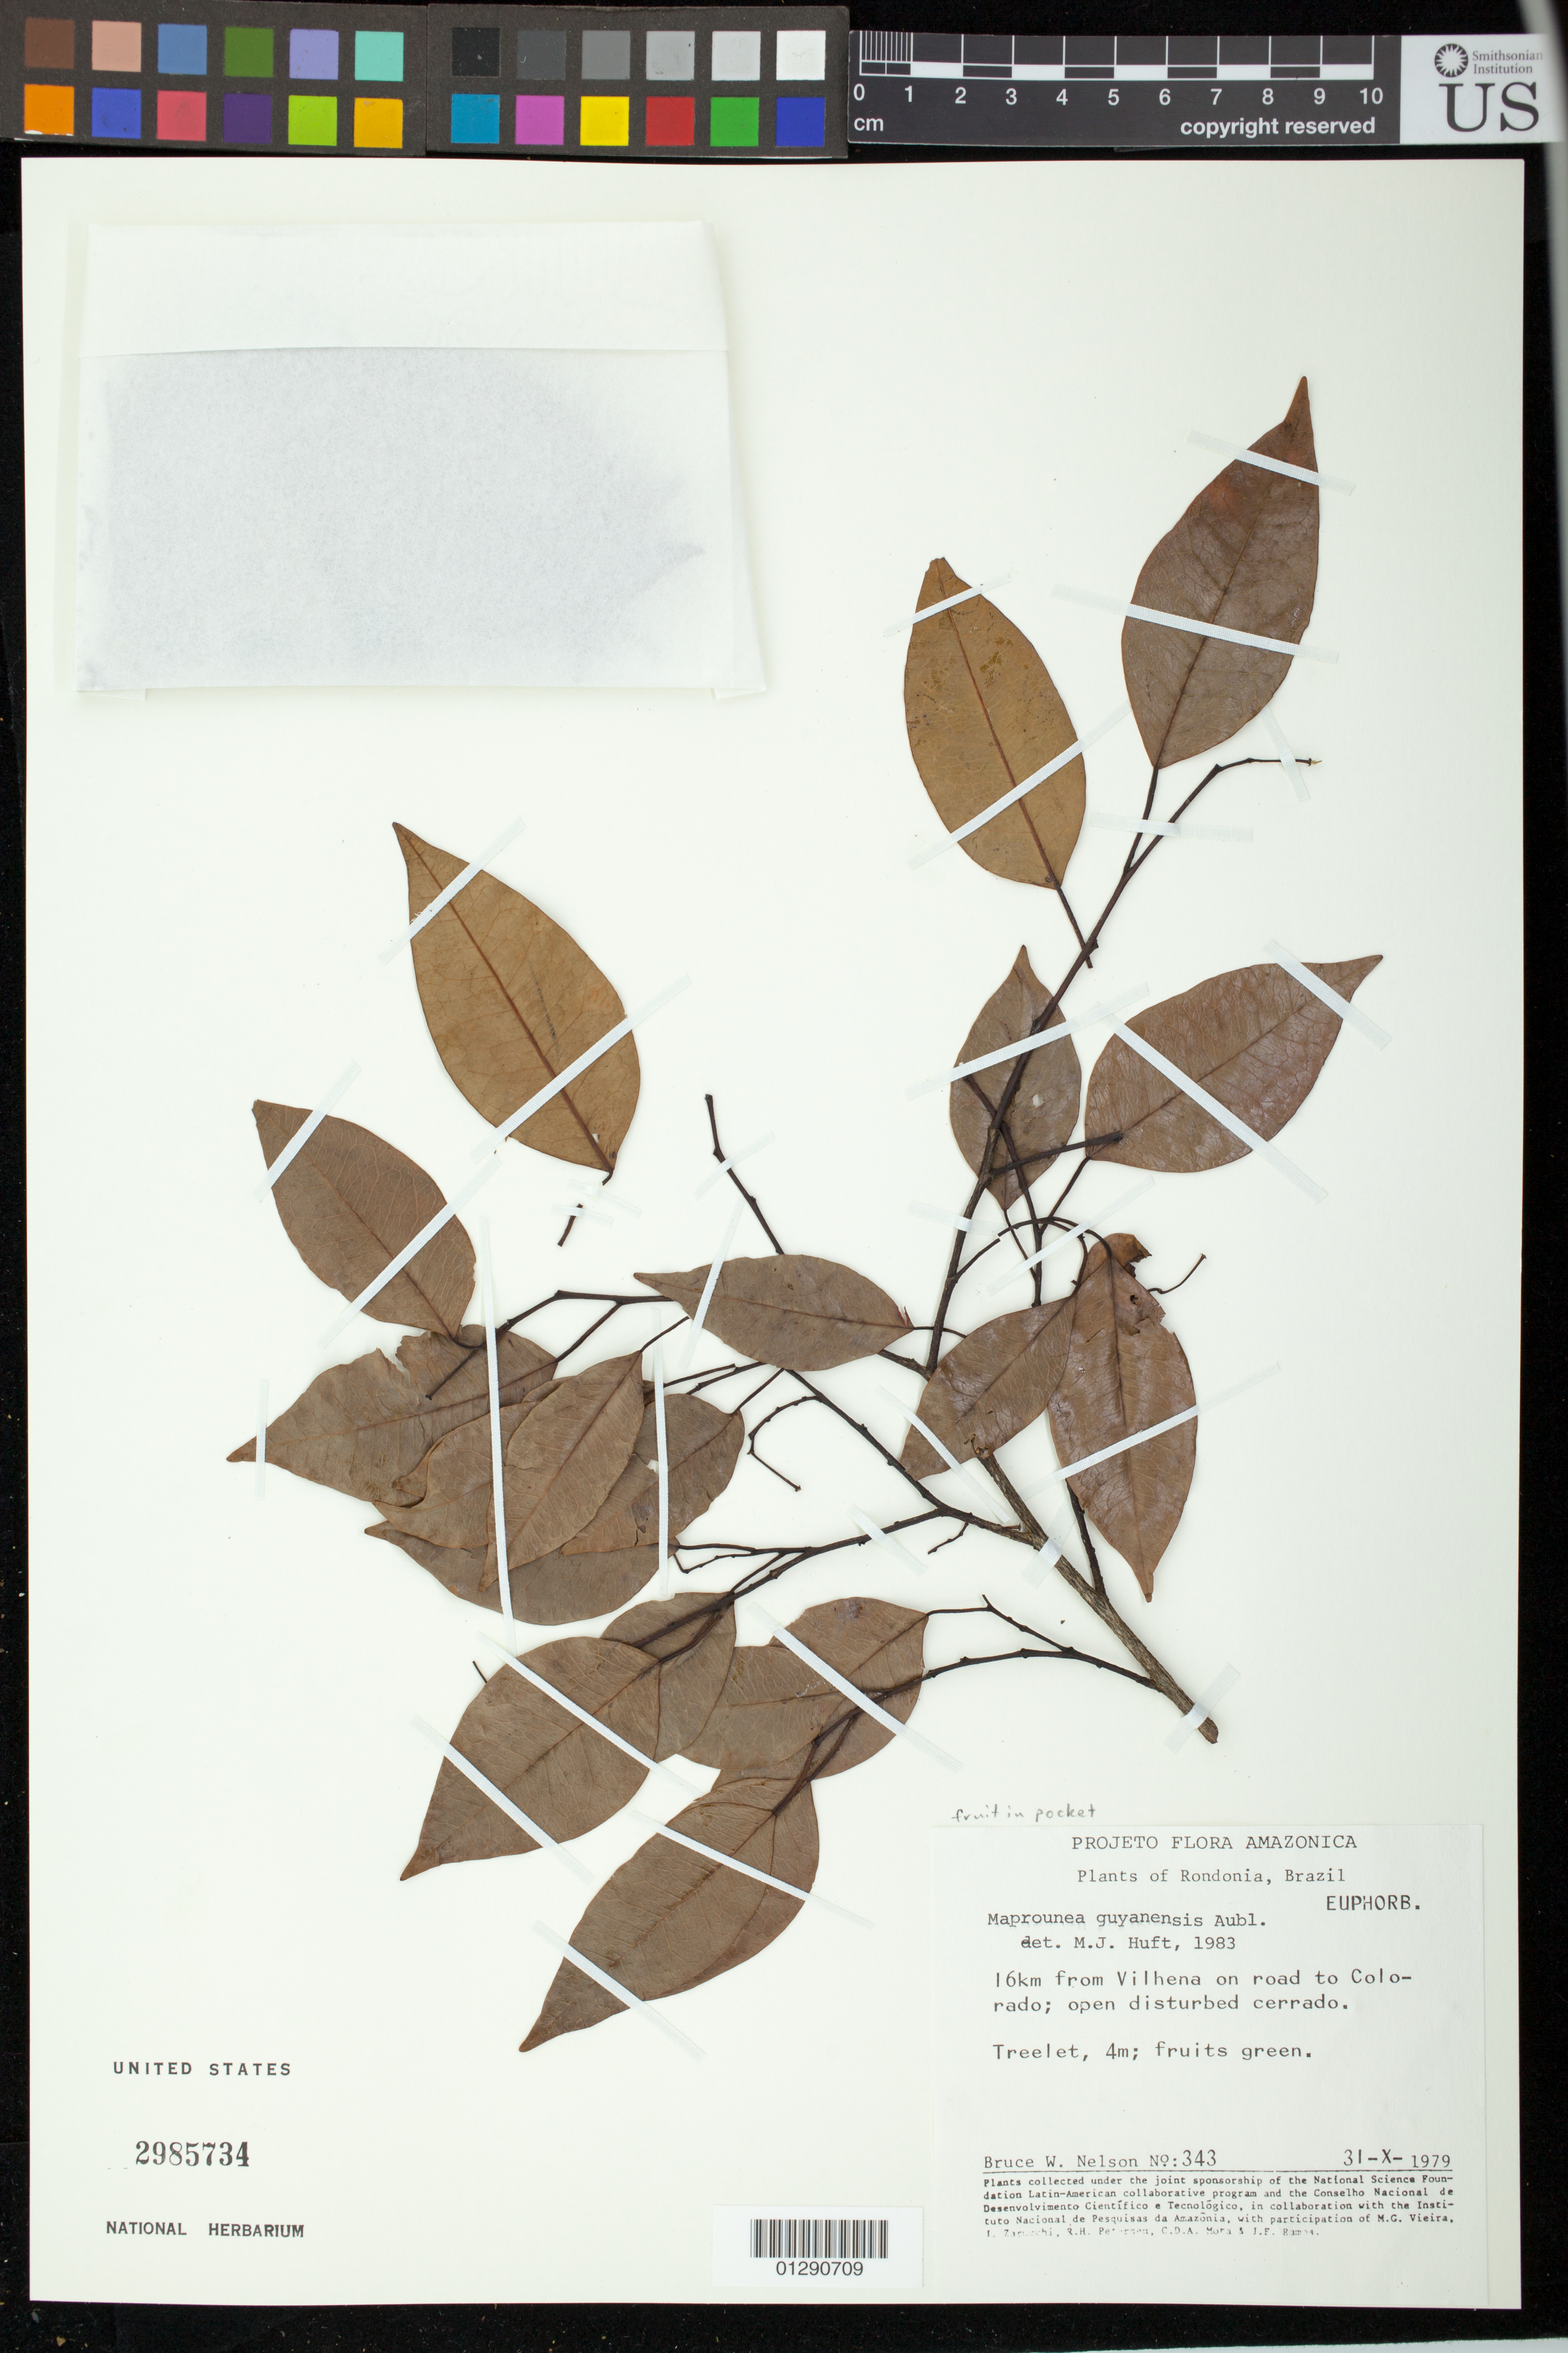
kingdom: Plantae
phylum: Tracheophyta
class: Magnoliopsida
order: Malpighiales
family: Euphorbiaceae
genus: Maprounea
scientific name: Maprounea guianensis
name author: Aubl.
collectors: B. W. Nelson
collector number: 343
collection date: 1979-10-31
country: Brazil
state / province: Rondonia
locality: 16km from Vilhena on road to Colorado; open disturbed cerrado.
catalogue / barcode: US 2985734